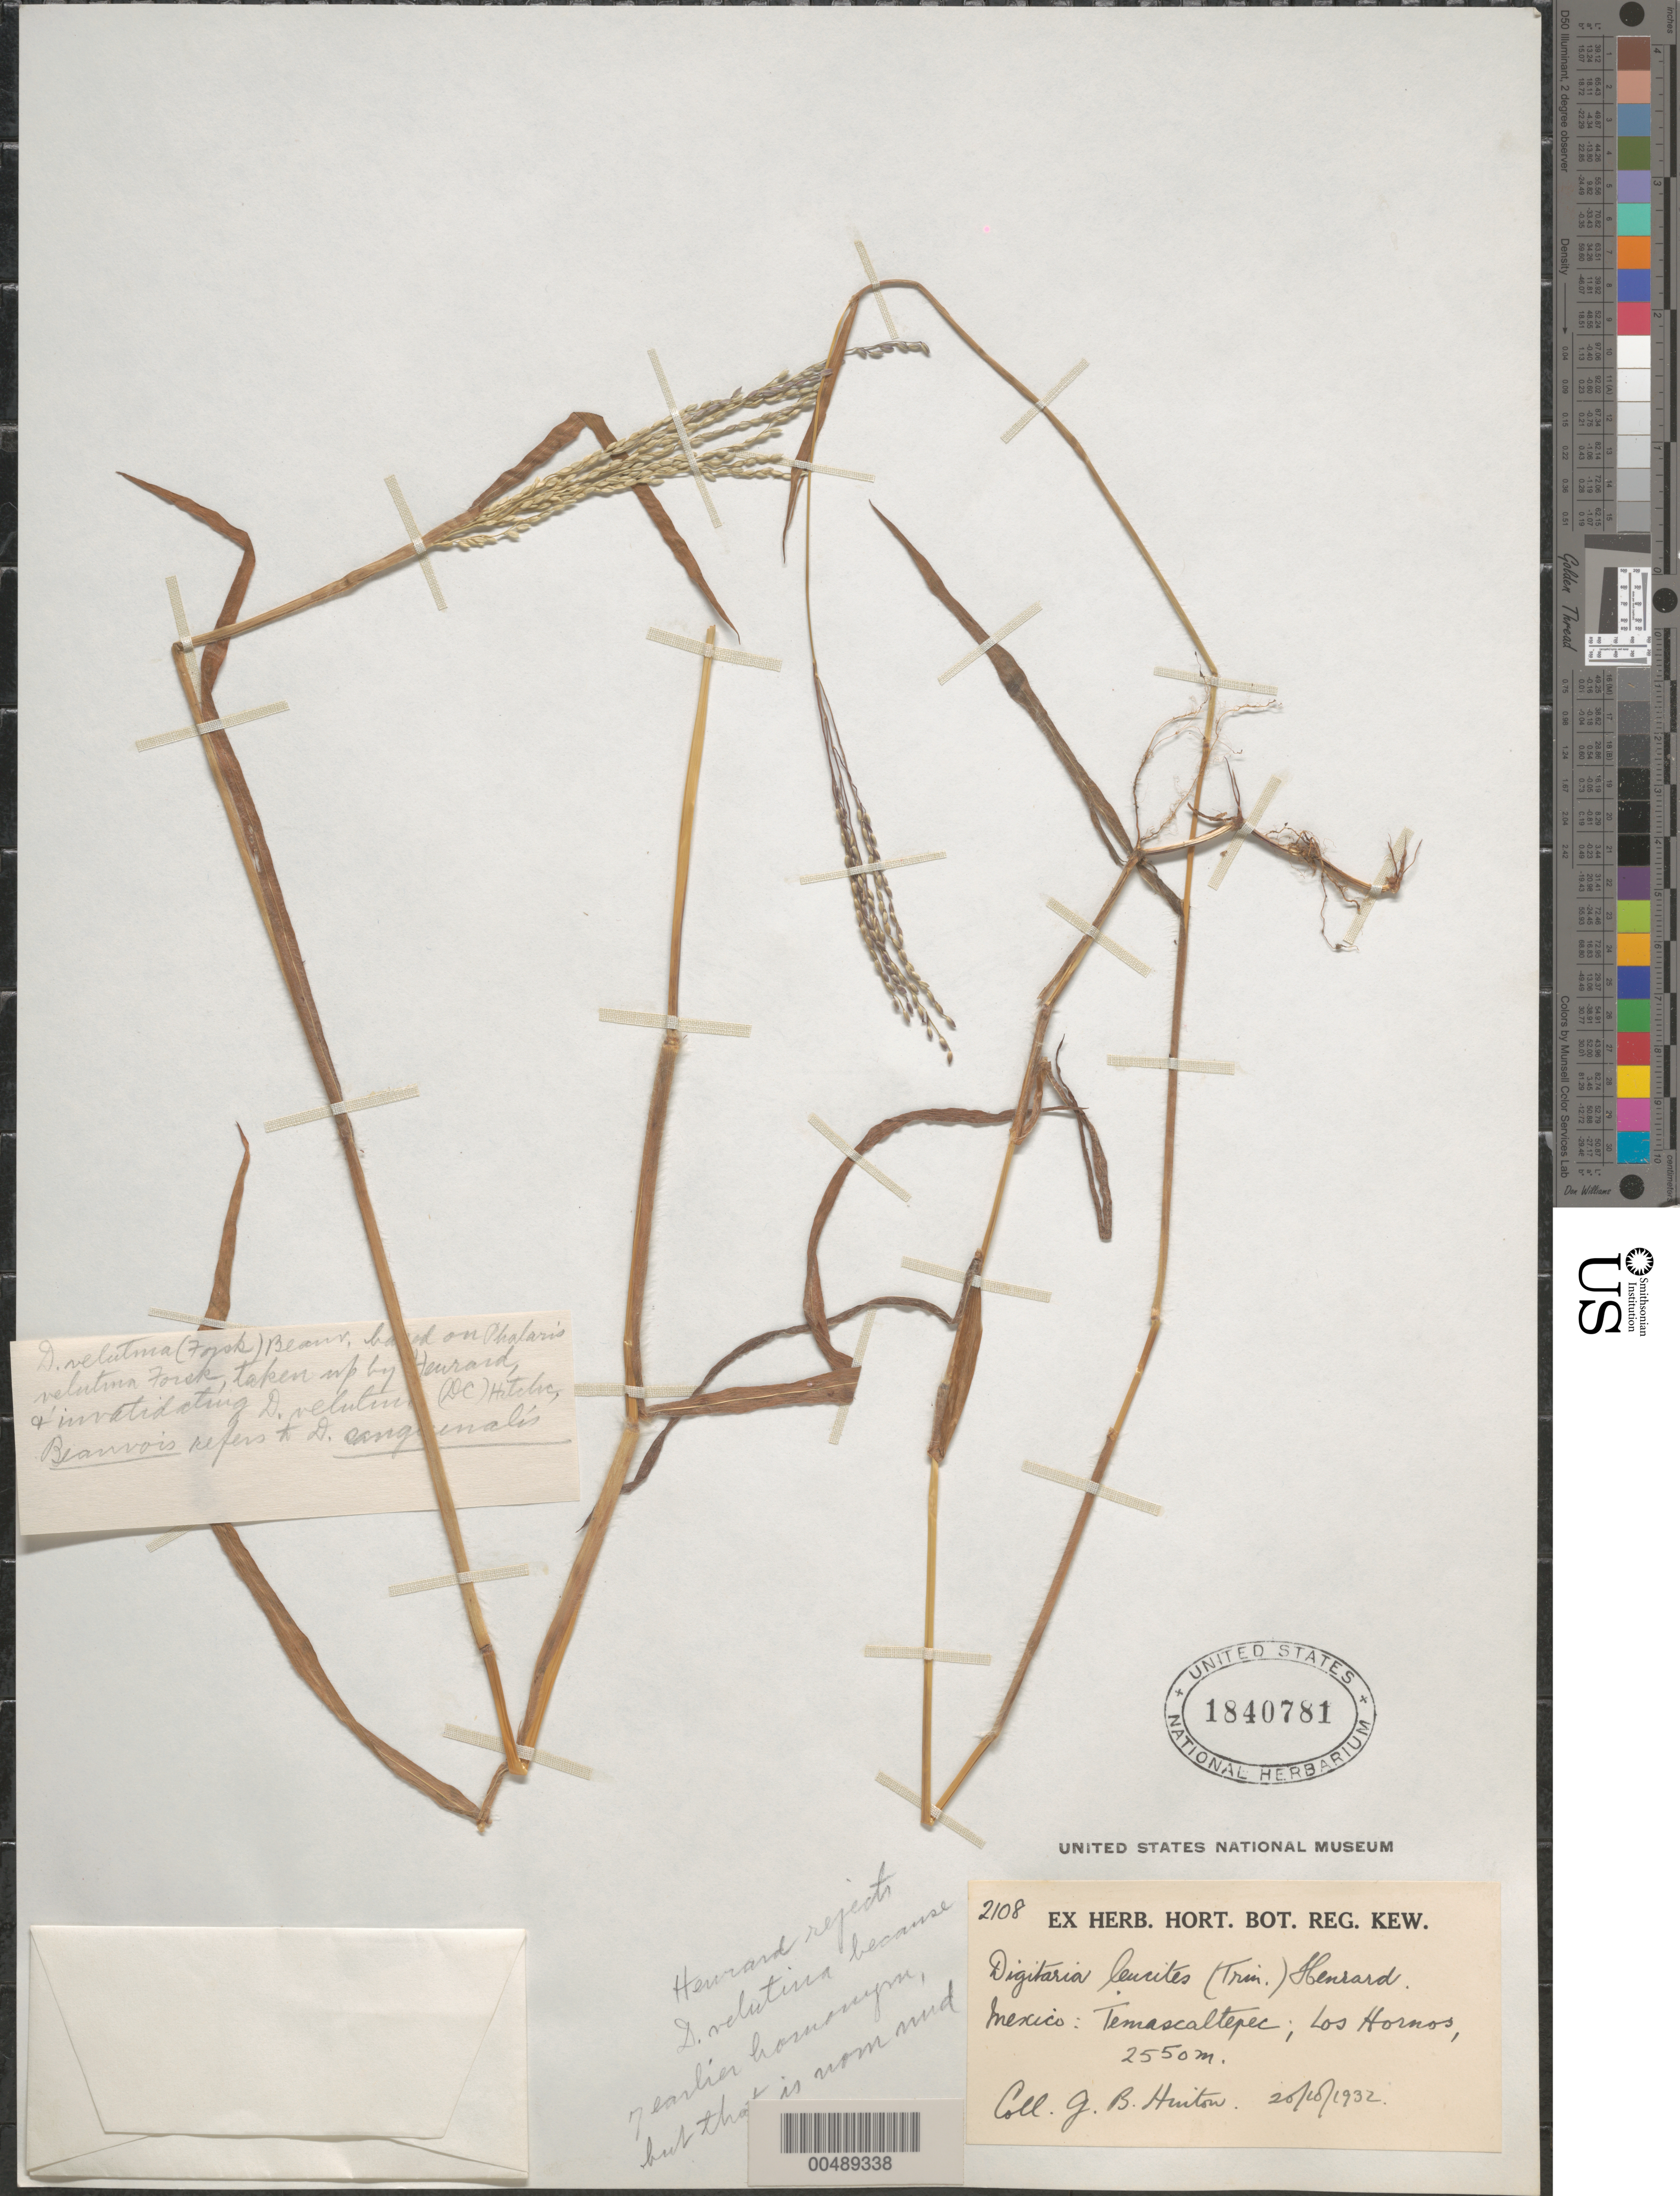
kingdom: Plantae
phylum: Tracheophyta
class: Liliopsida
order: Poales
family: Poaceae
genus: Digitaria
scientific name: Digitaria leucites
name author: (Trin.) Henr.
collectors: G. B. Hinton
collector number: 2108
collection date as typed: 20 Oct 1932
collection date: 1932-10-20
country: Mexico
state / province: México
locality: Temascaltepec, Los Hornos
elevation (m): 2550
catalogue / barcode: US 1840781